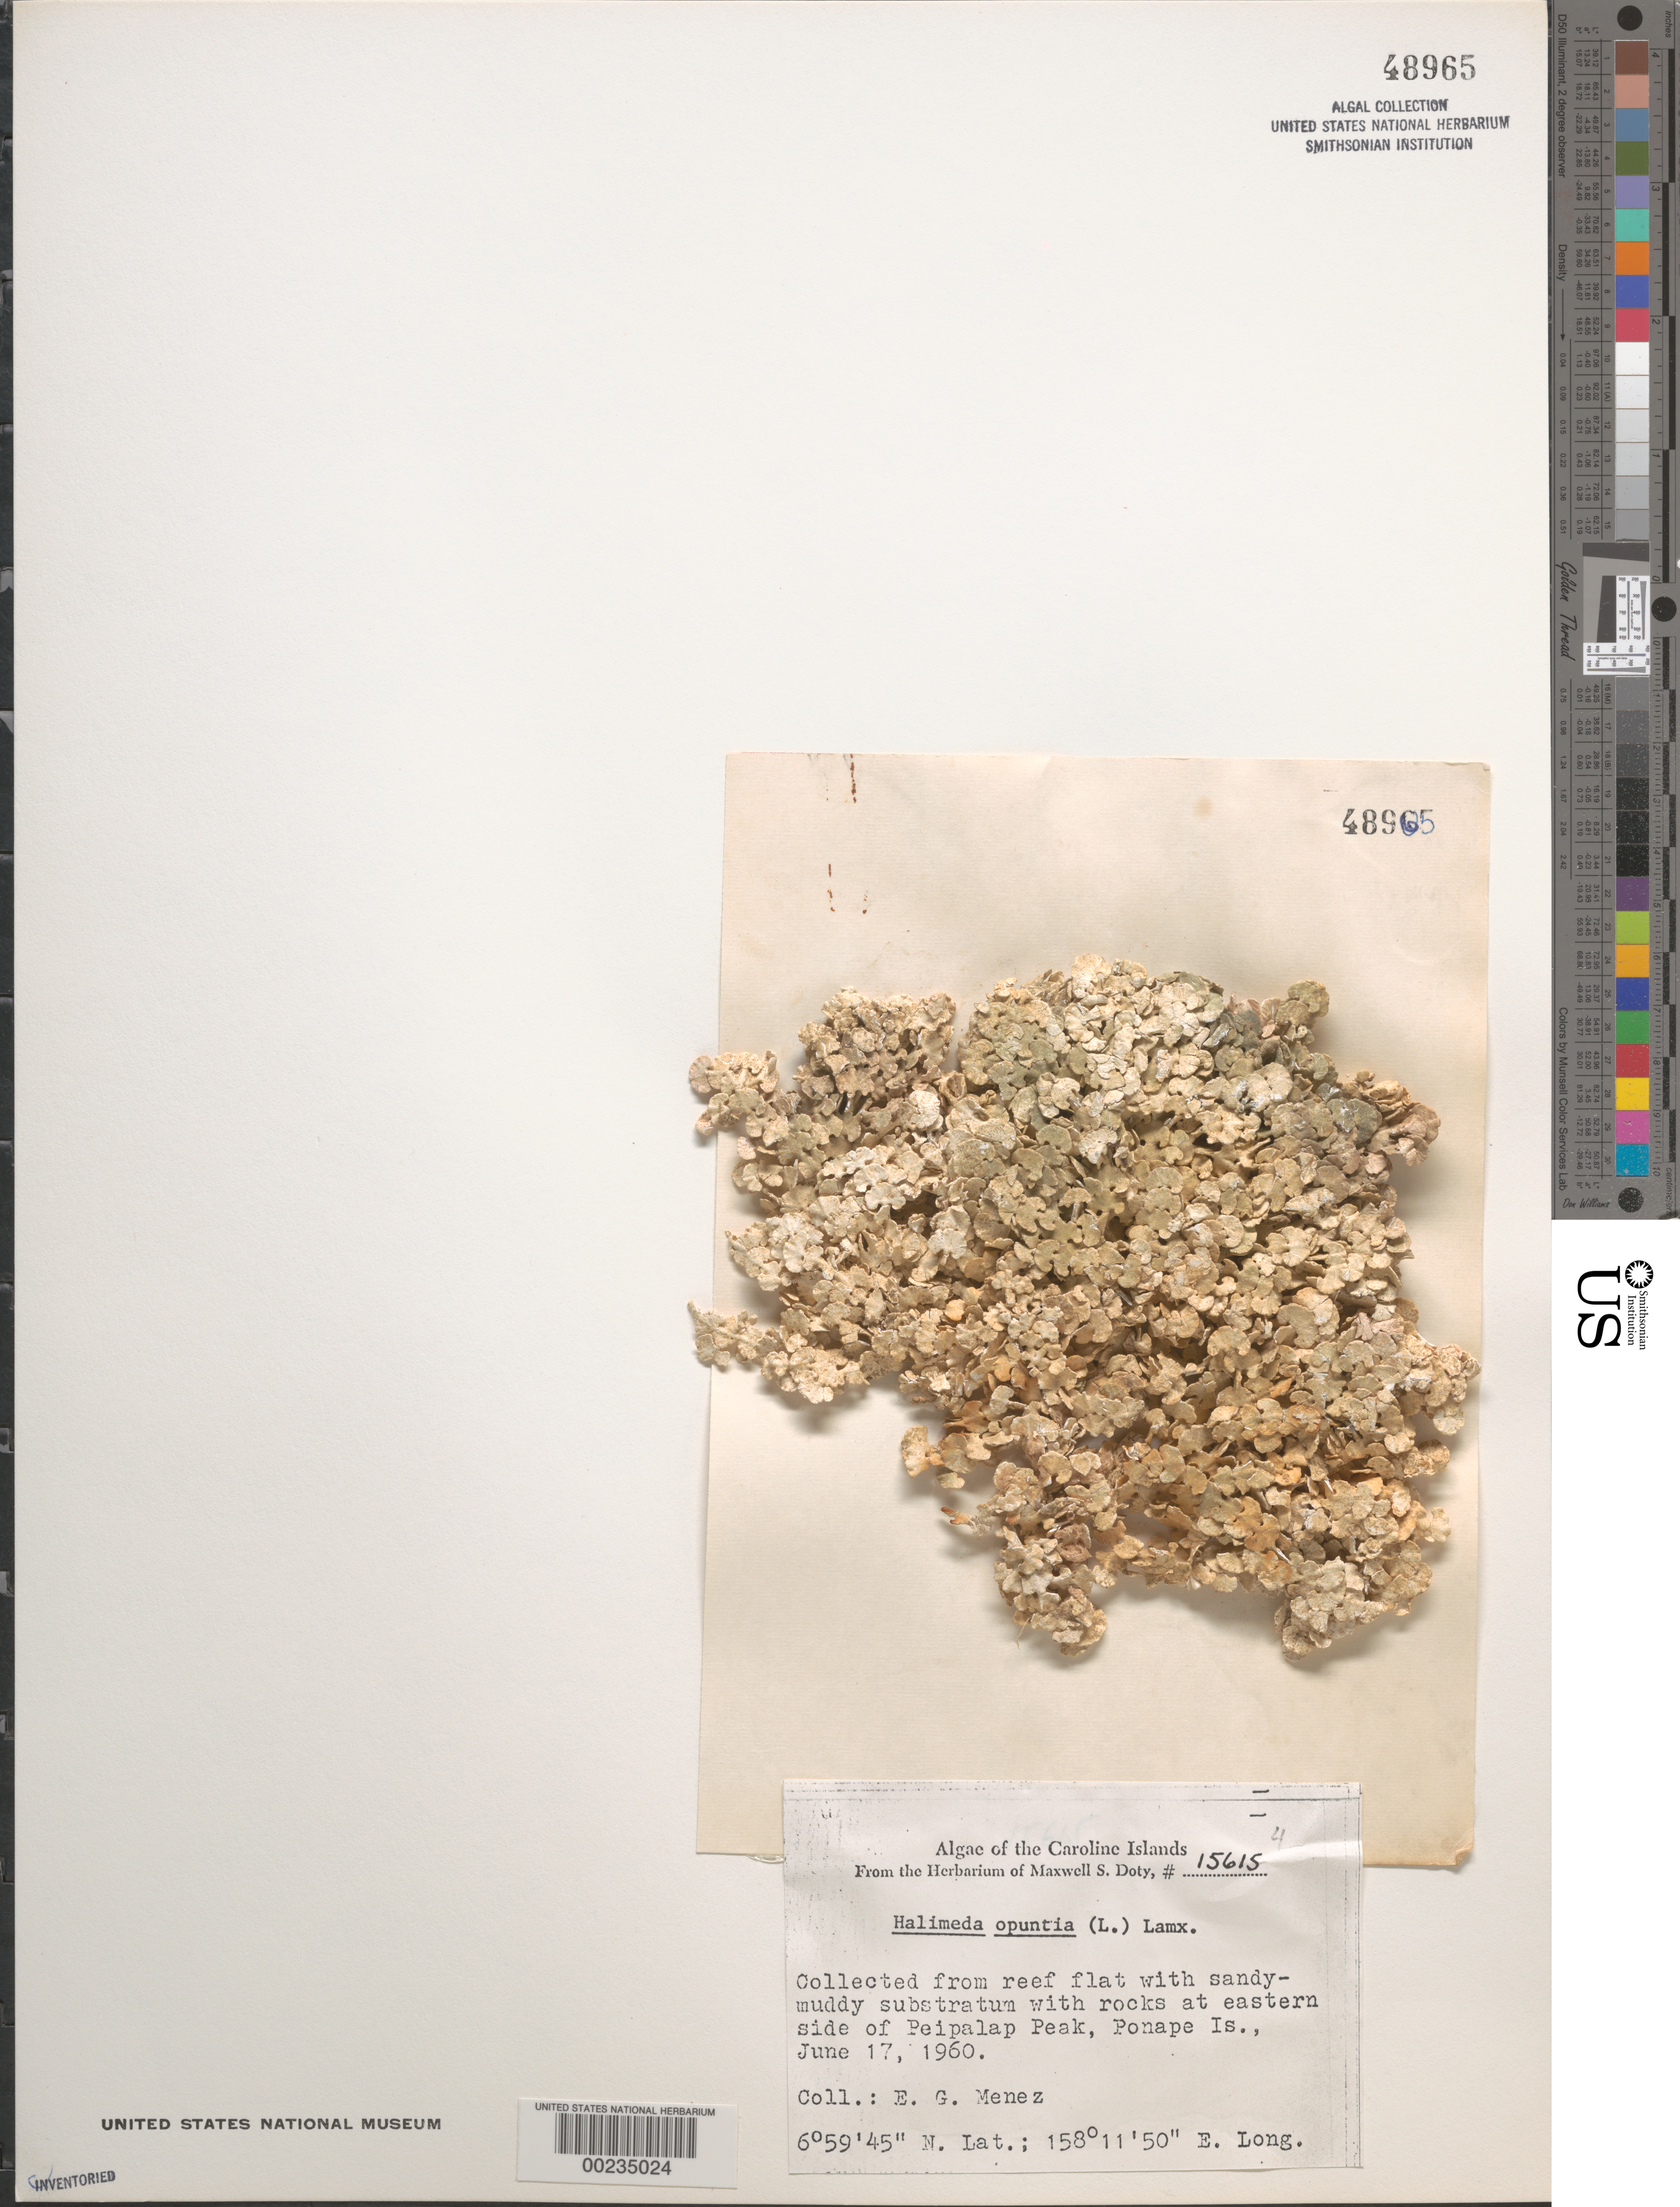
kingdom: Plantae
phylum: Chlorophyta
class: Ulvophyceae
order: Bryopsidales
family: Halimedaceae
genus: Halimeda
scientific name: Halimeda opuntia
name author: (L.) J.V.Lamouroux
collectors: Meñez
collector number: MSD 15615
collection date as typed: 17 Jun 1960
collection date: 1960-06-17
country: Micronesia, Federated States of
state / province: Pohnpei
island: Pohnpei [Ponape]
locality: Peipalap Peak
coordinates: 6 59' 45" N, 158 11' 50" E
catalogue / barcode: US 48965